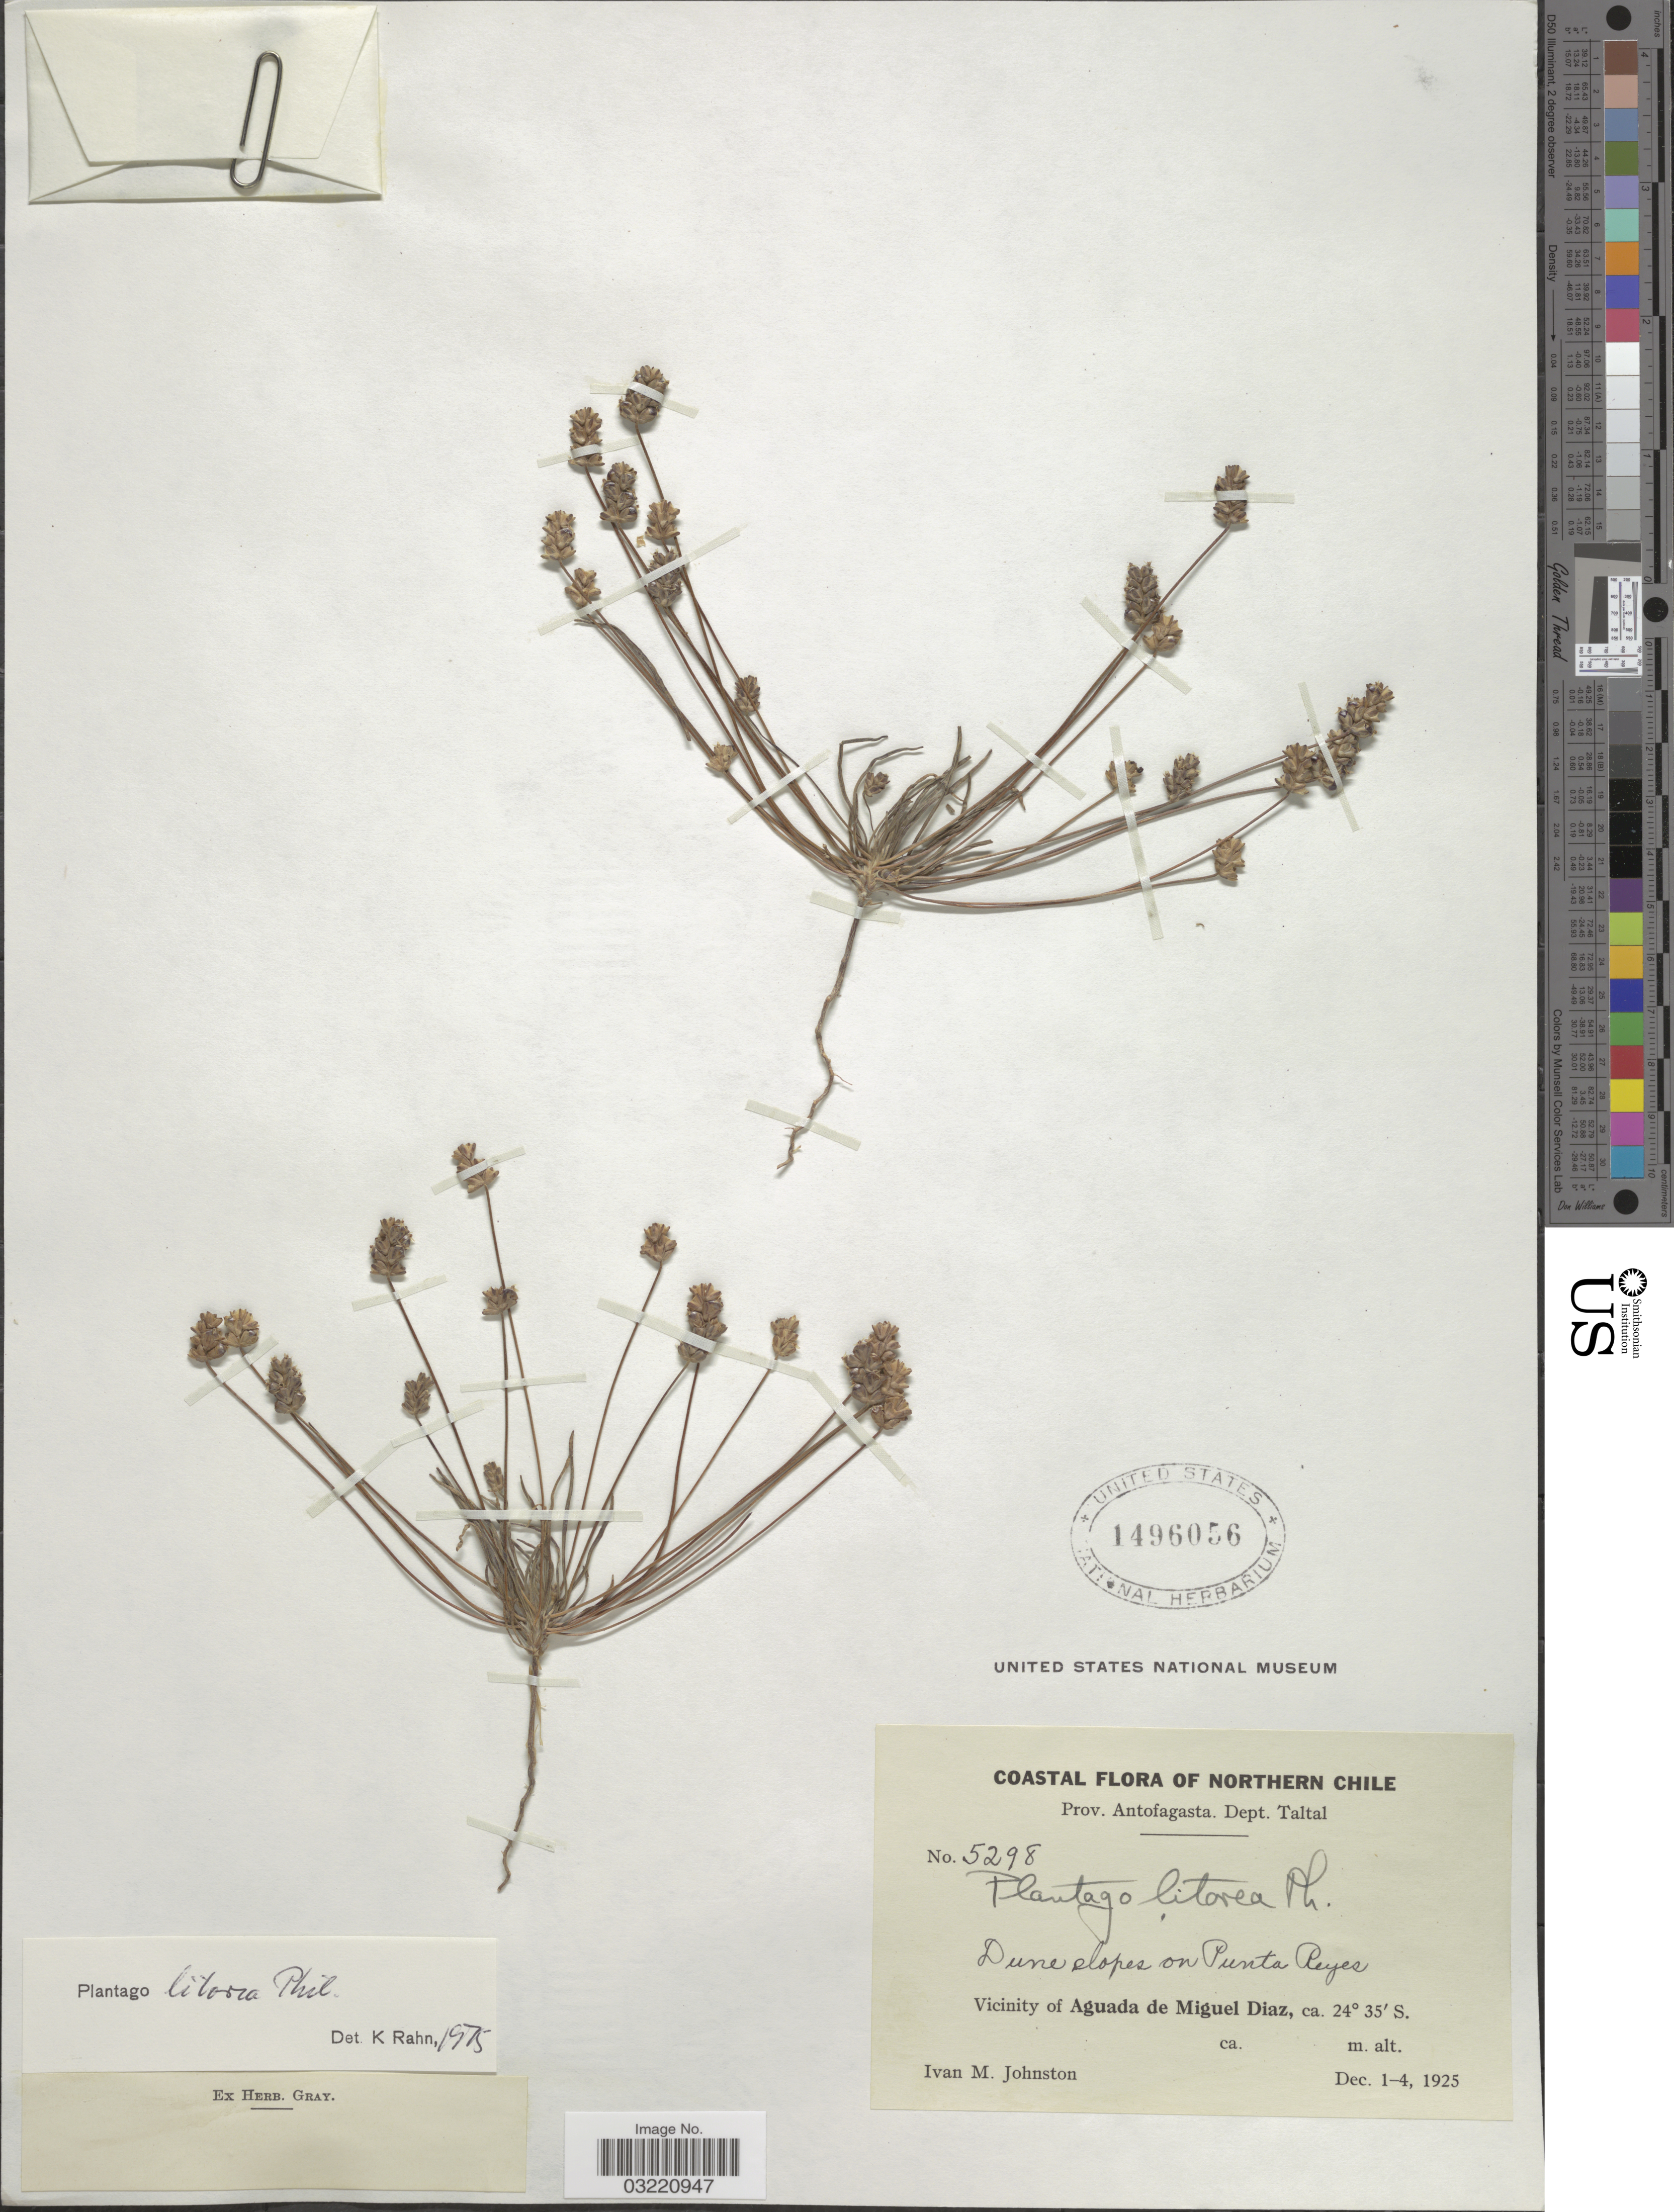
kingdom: Plantae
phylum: Tracheophyta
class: Magnoliopsida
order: Lamiales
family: Plantaginaceae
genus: Plantago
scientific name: Plantago litorea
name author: Phil.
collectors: I.M. Johnston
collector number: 5298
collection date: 1925-12-01/1925-12-04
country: Chile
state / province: Antofagasta (II)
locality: Northern Chile. Dept. Taltal. Dune slopes on Punta Reyes. Vicinity of Aguada de Miguel Diaz.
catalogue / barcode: US 1496056